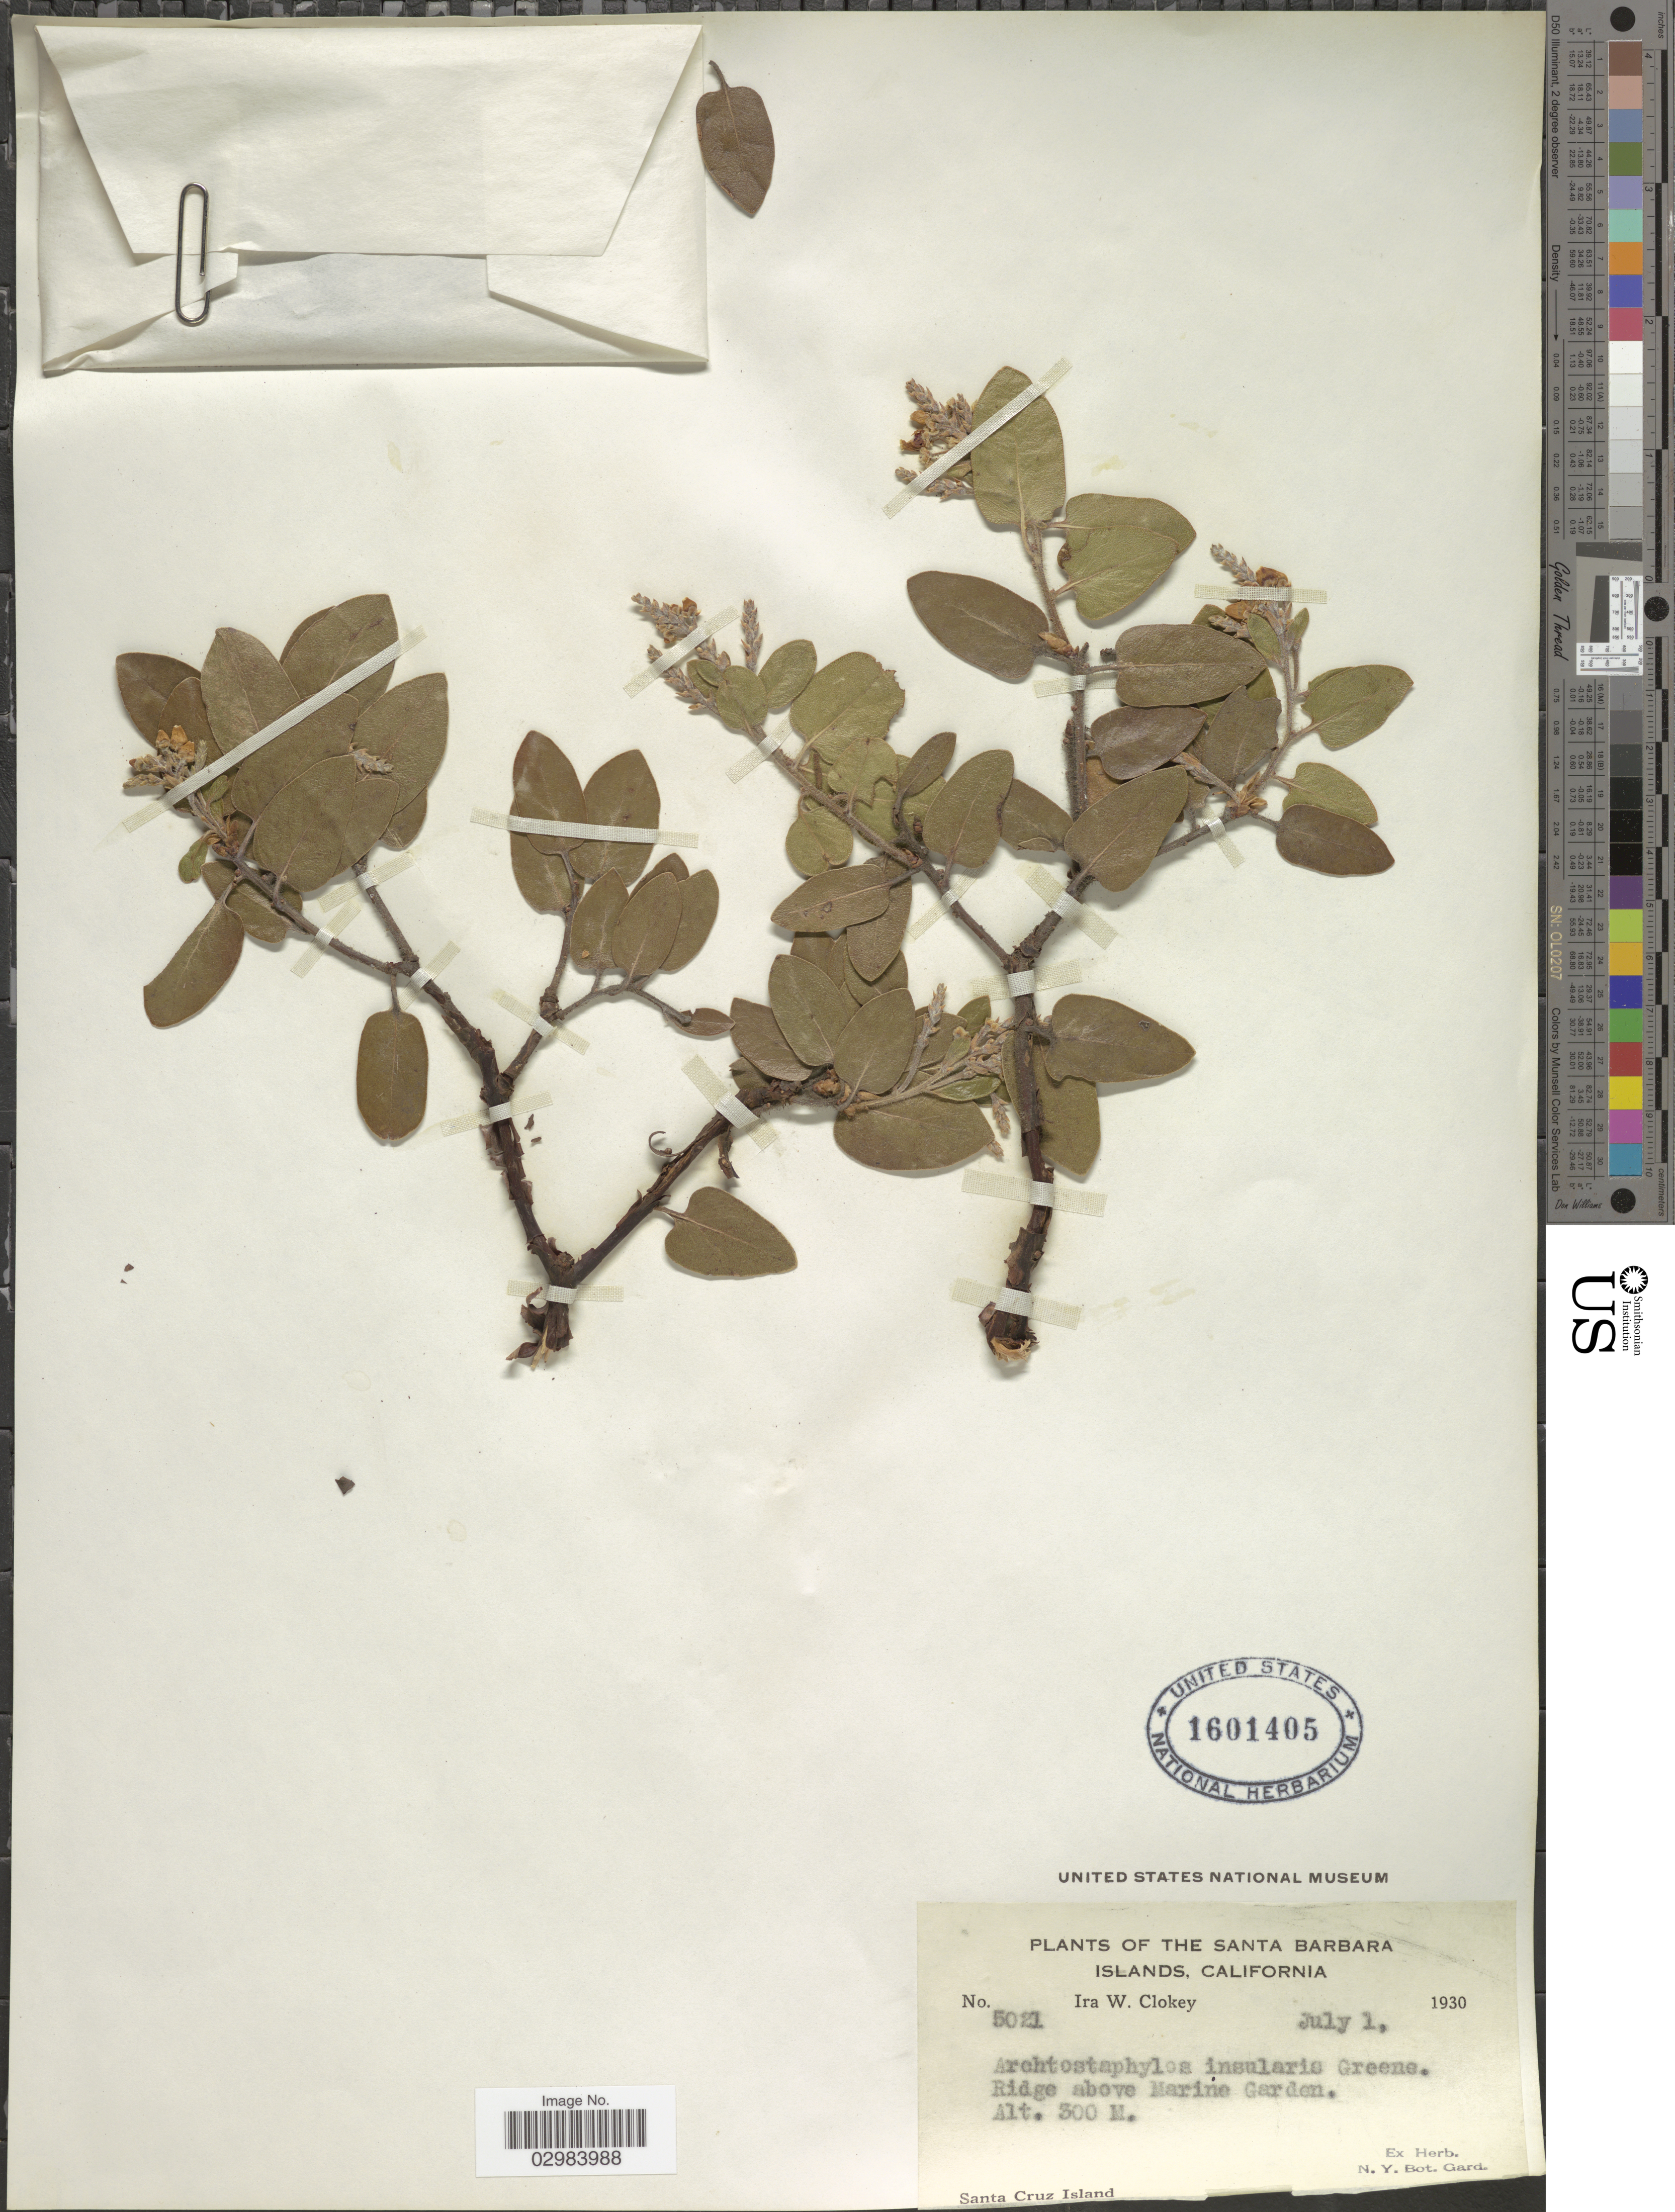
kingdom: Plantae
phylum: Tracheophyta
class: Magnoliopsida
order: Ericales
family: Ericaceae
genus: Arctostaphylos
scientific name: Arctostaphylos insularis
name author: Greene ex Parry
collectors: I. W. Clokey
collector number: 5021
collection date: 1930-07-01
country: United States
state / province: California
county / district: Santa Barbara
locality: The Santa Barbara Islands, Ridge above Marine Garden, Santa Cruz Island.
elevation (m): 300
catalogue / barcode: US 1601405